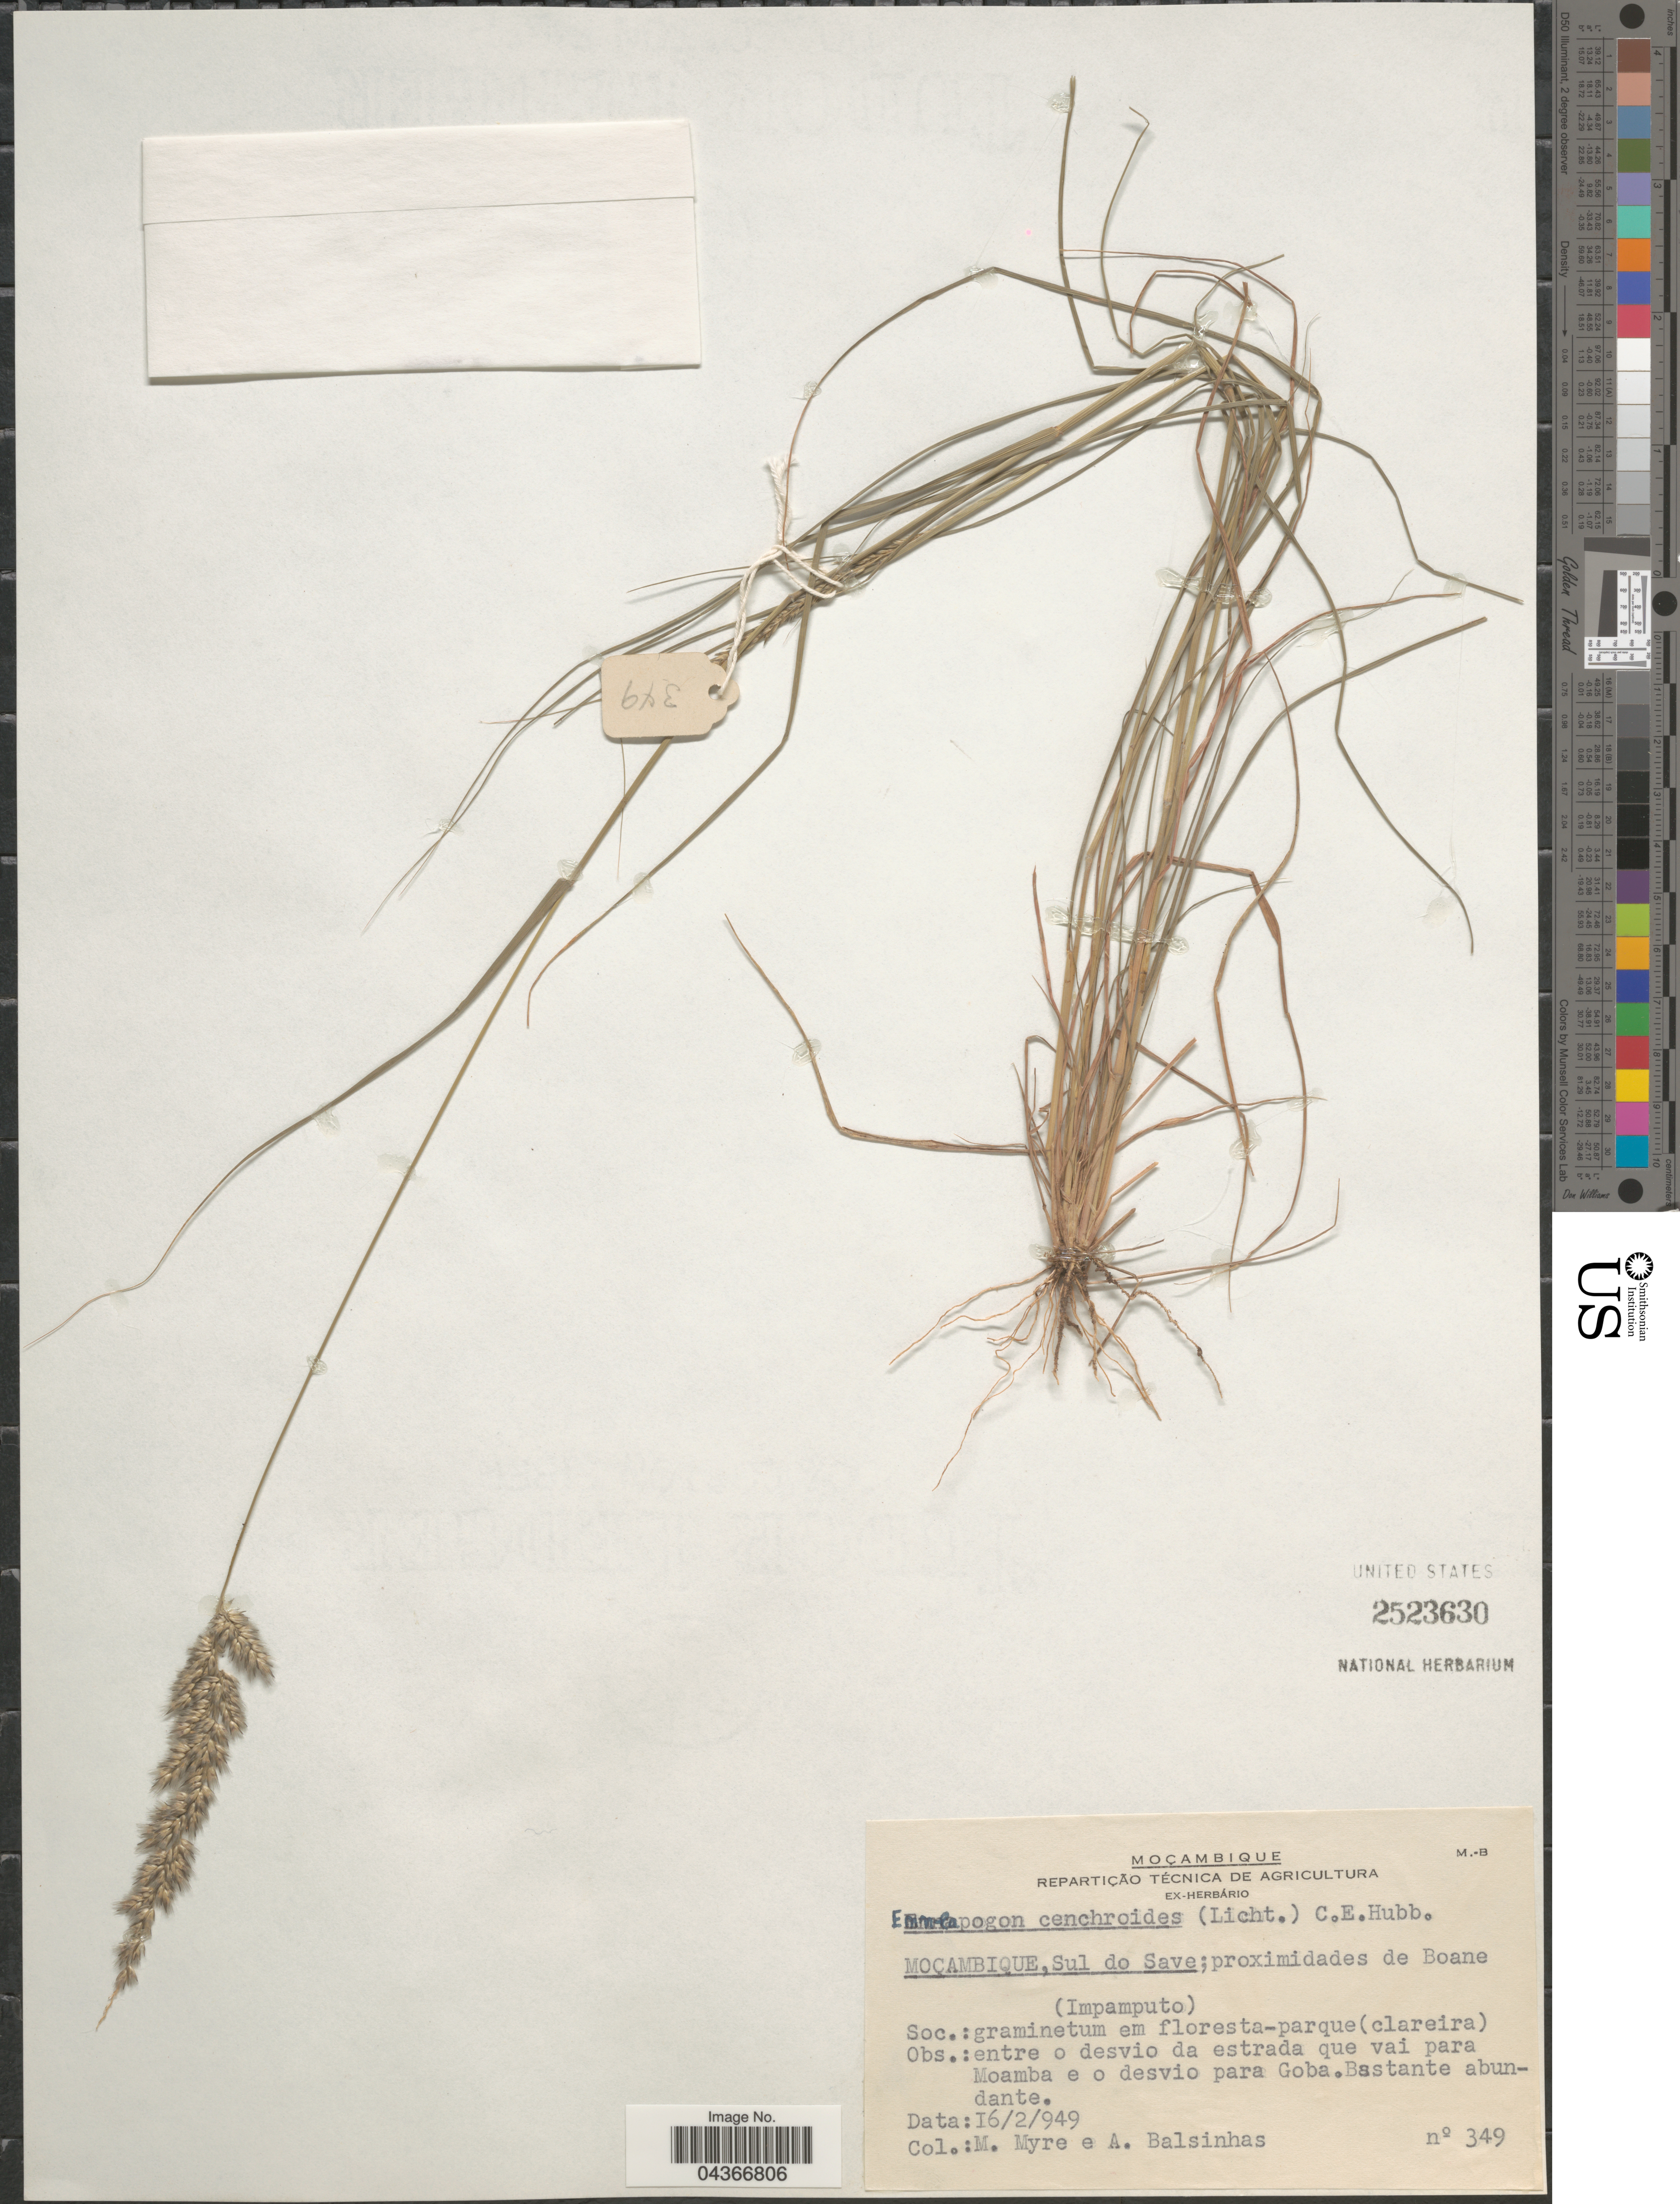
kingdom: Plantae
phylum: Tracheophyta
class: Liliopsida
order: Poales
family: Poaceae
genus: Enneapogon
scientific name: Enneapogon cenchroides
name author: (Licht. ex Roem. & Schult.) C.E. Hubb.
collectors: Myre, M. & A. A. Balsinhas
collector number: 349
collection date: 1949-02-16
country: Mozambique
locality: Moçambique,Sul do Save;proximidades de Boane.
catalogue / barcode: US 2523630